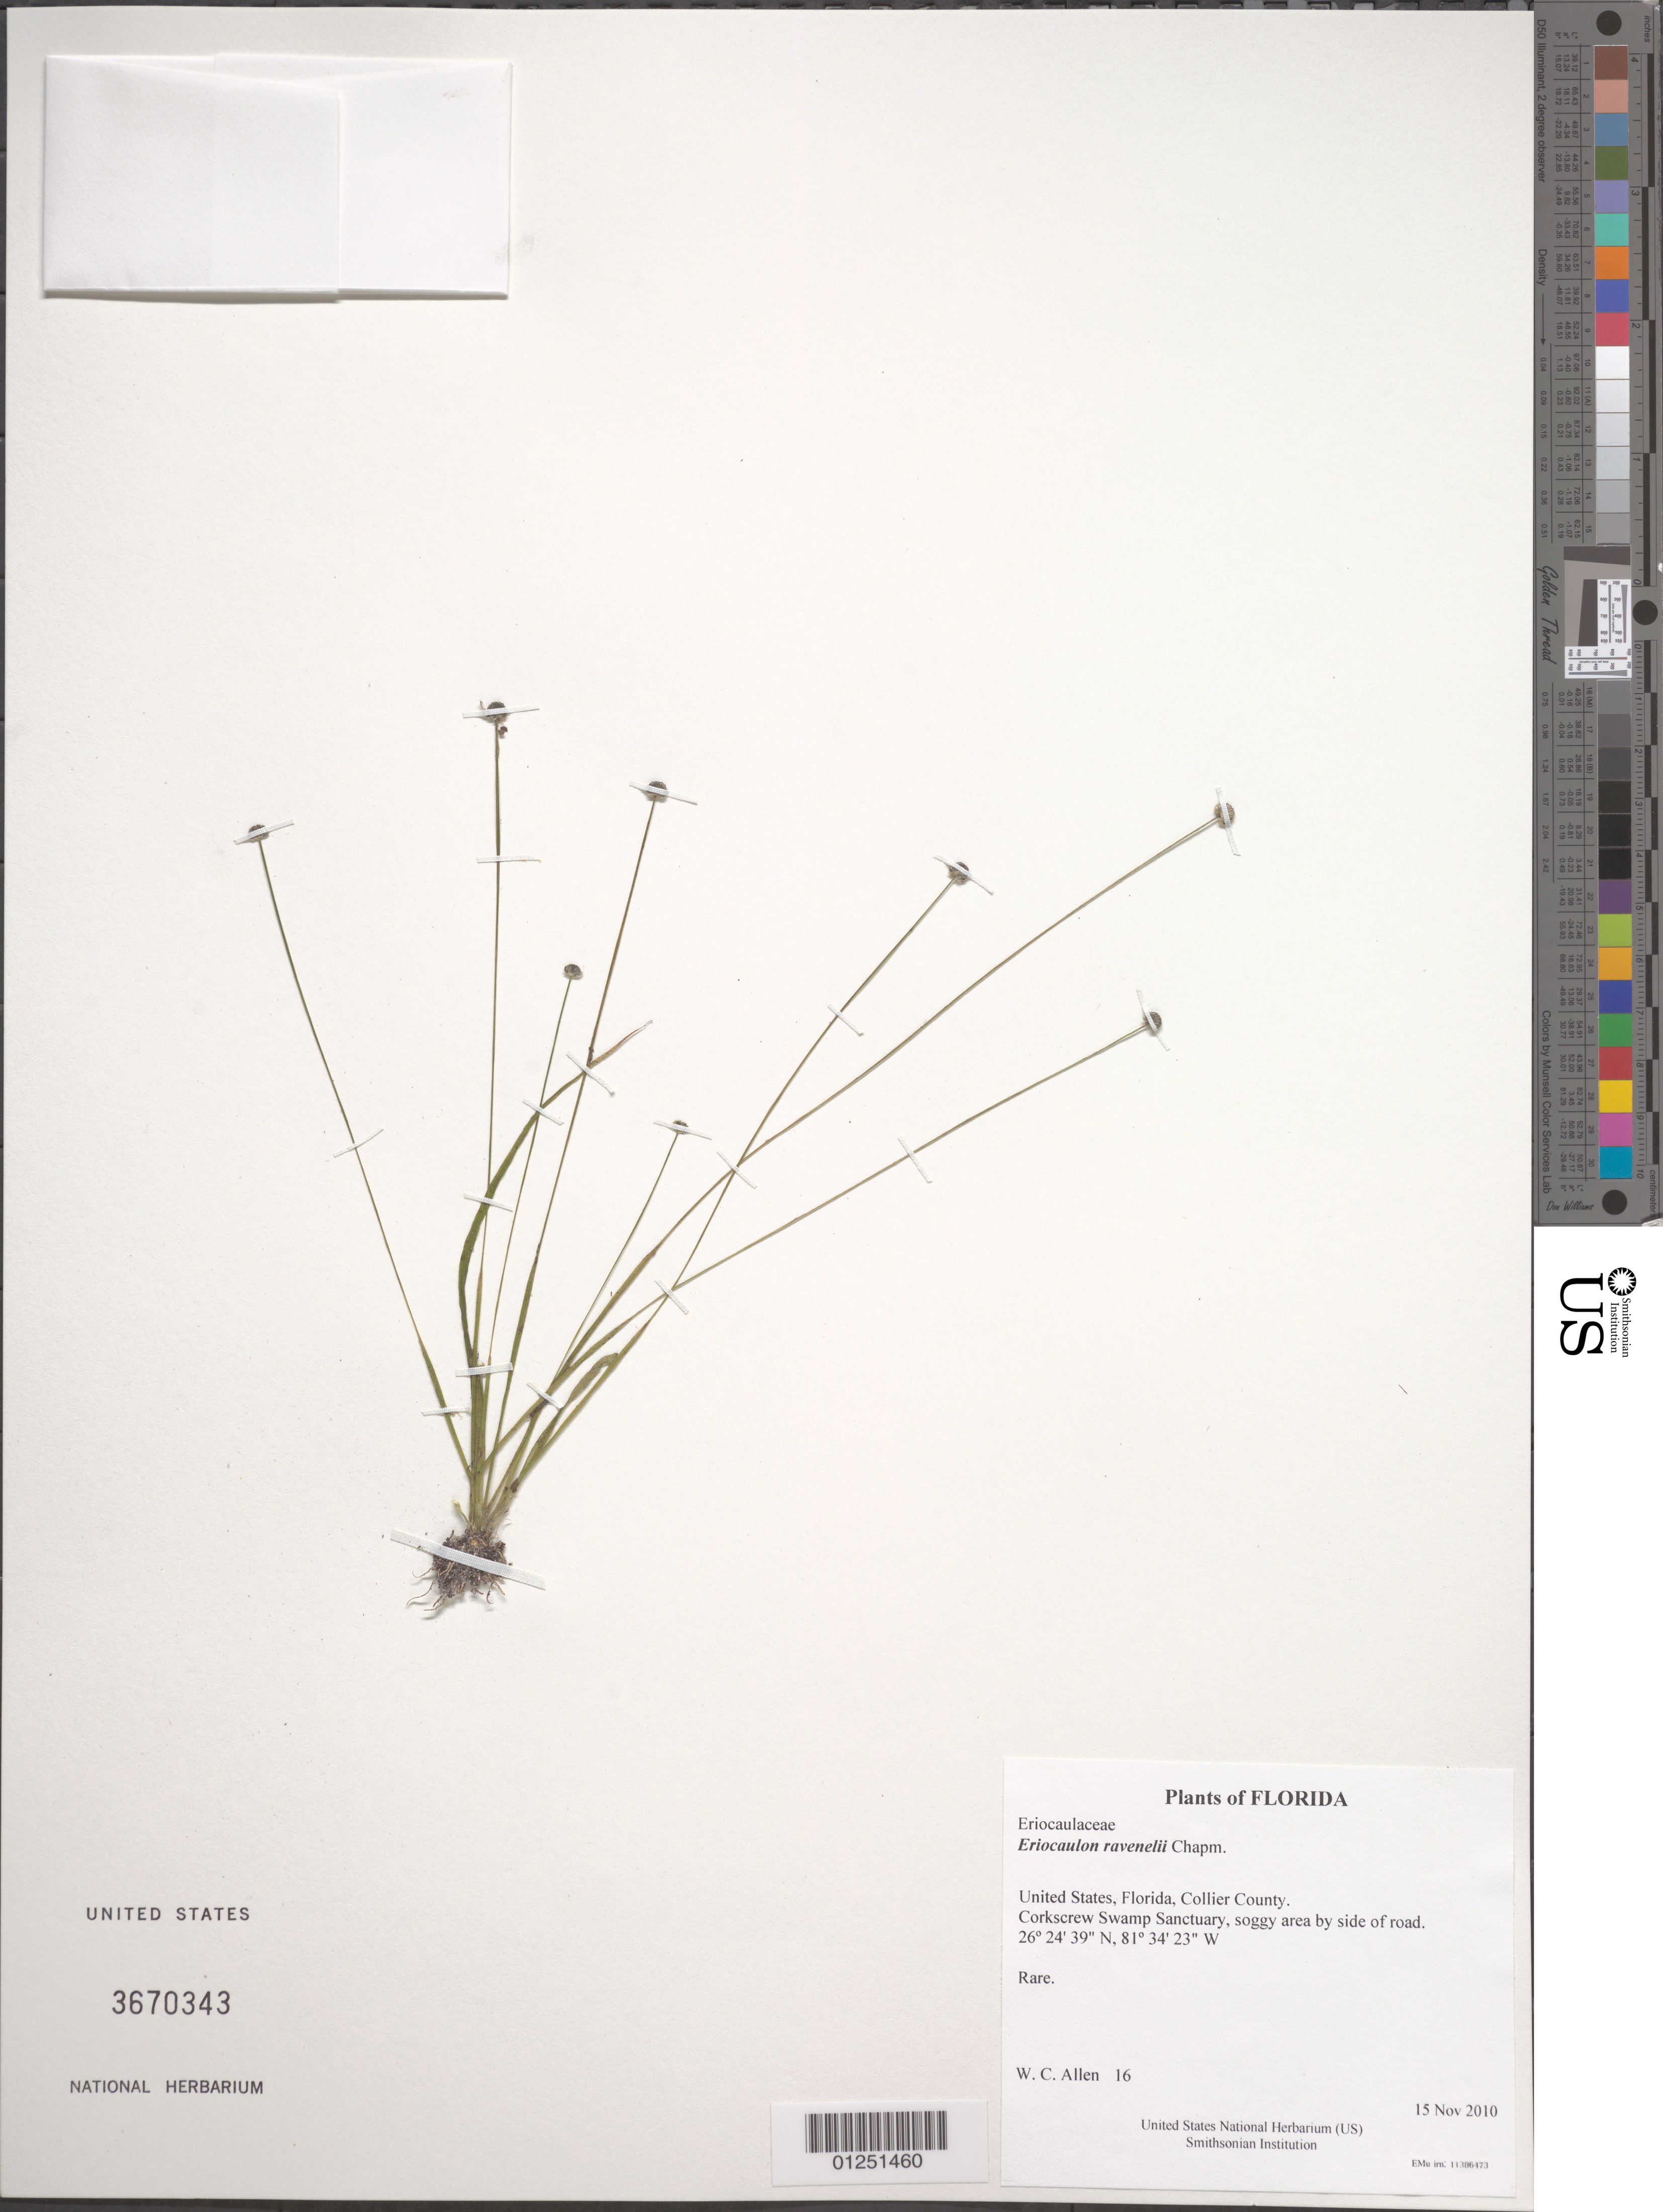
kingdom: Plantae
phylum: Tracheophyta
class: Liliopsida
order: Poales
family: Eriocaulaceae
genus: Eriocaulon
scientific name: Eriocaulon ravenelii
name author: Chapm.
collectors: W. C. Allen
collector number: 16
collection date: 2010-11-15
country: United States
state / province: Florida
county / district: Collier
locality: Corkscrew Swamp Sanctuary, soggy area by side of road.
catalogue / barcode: US 3670343